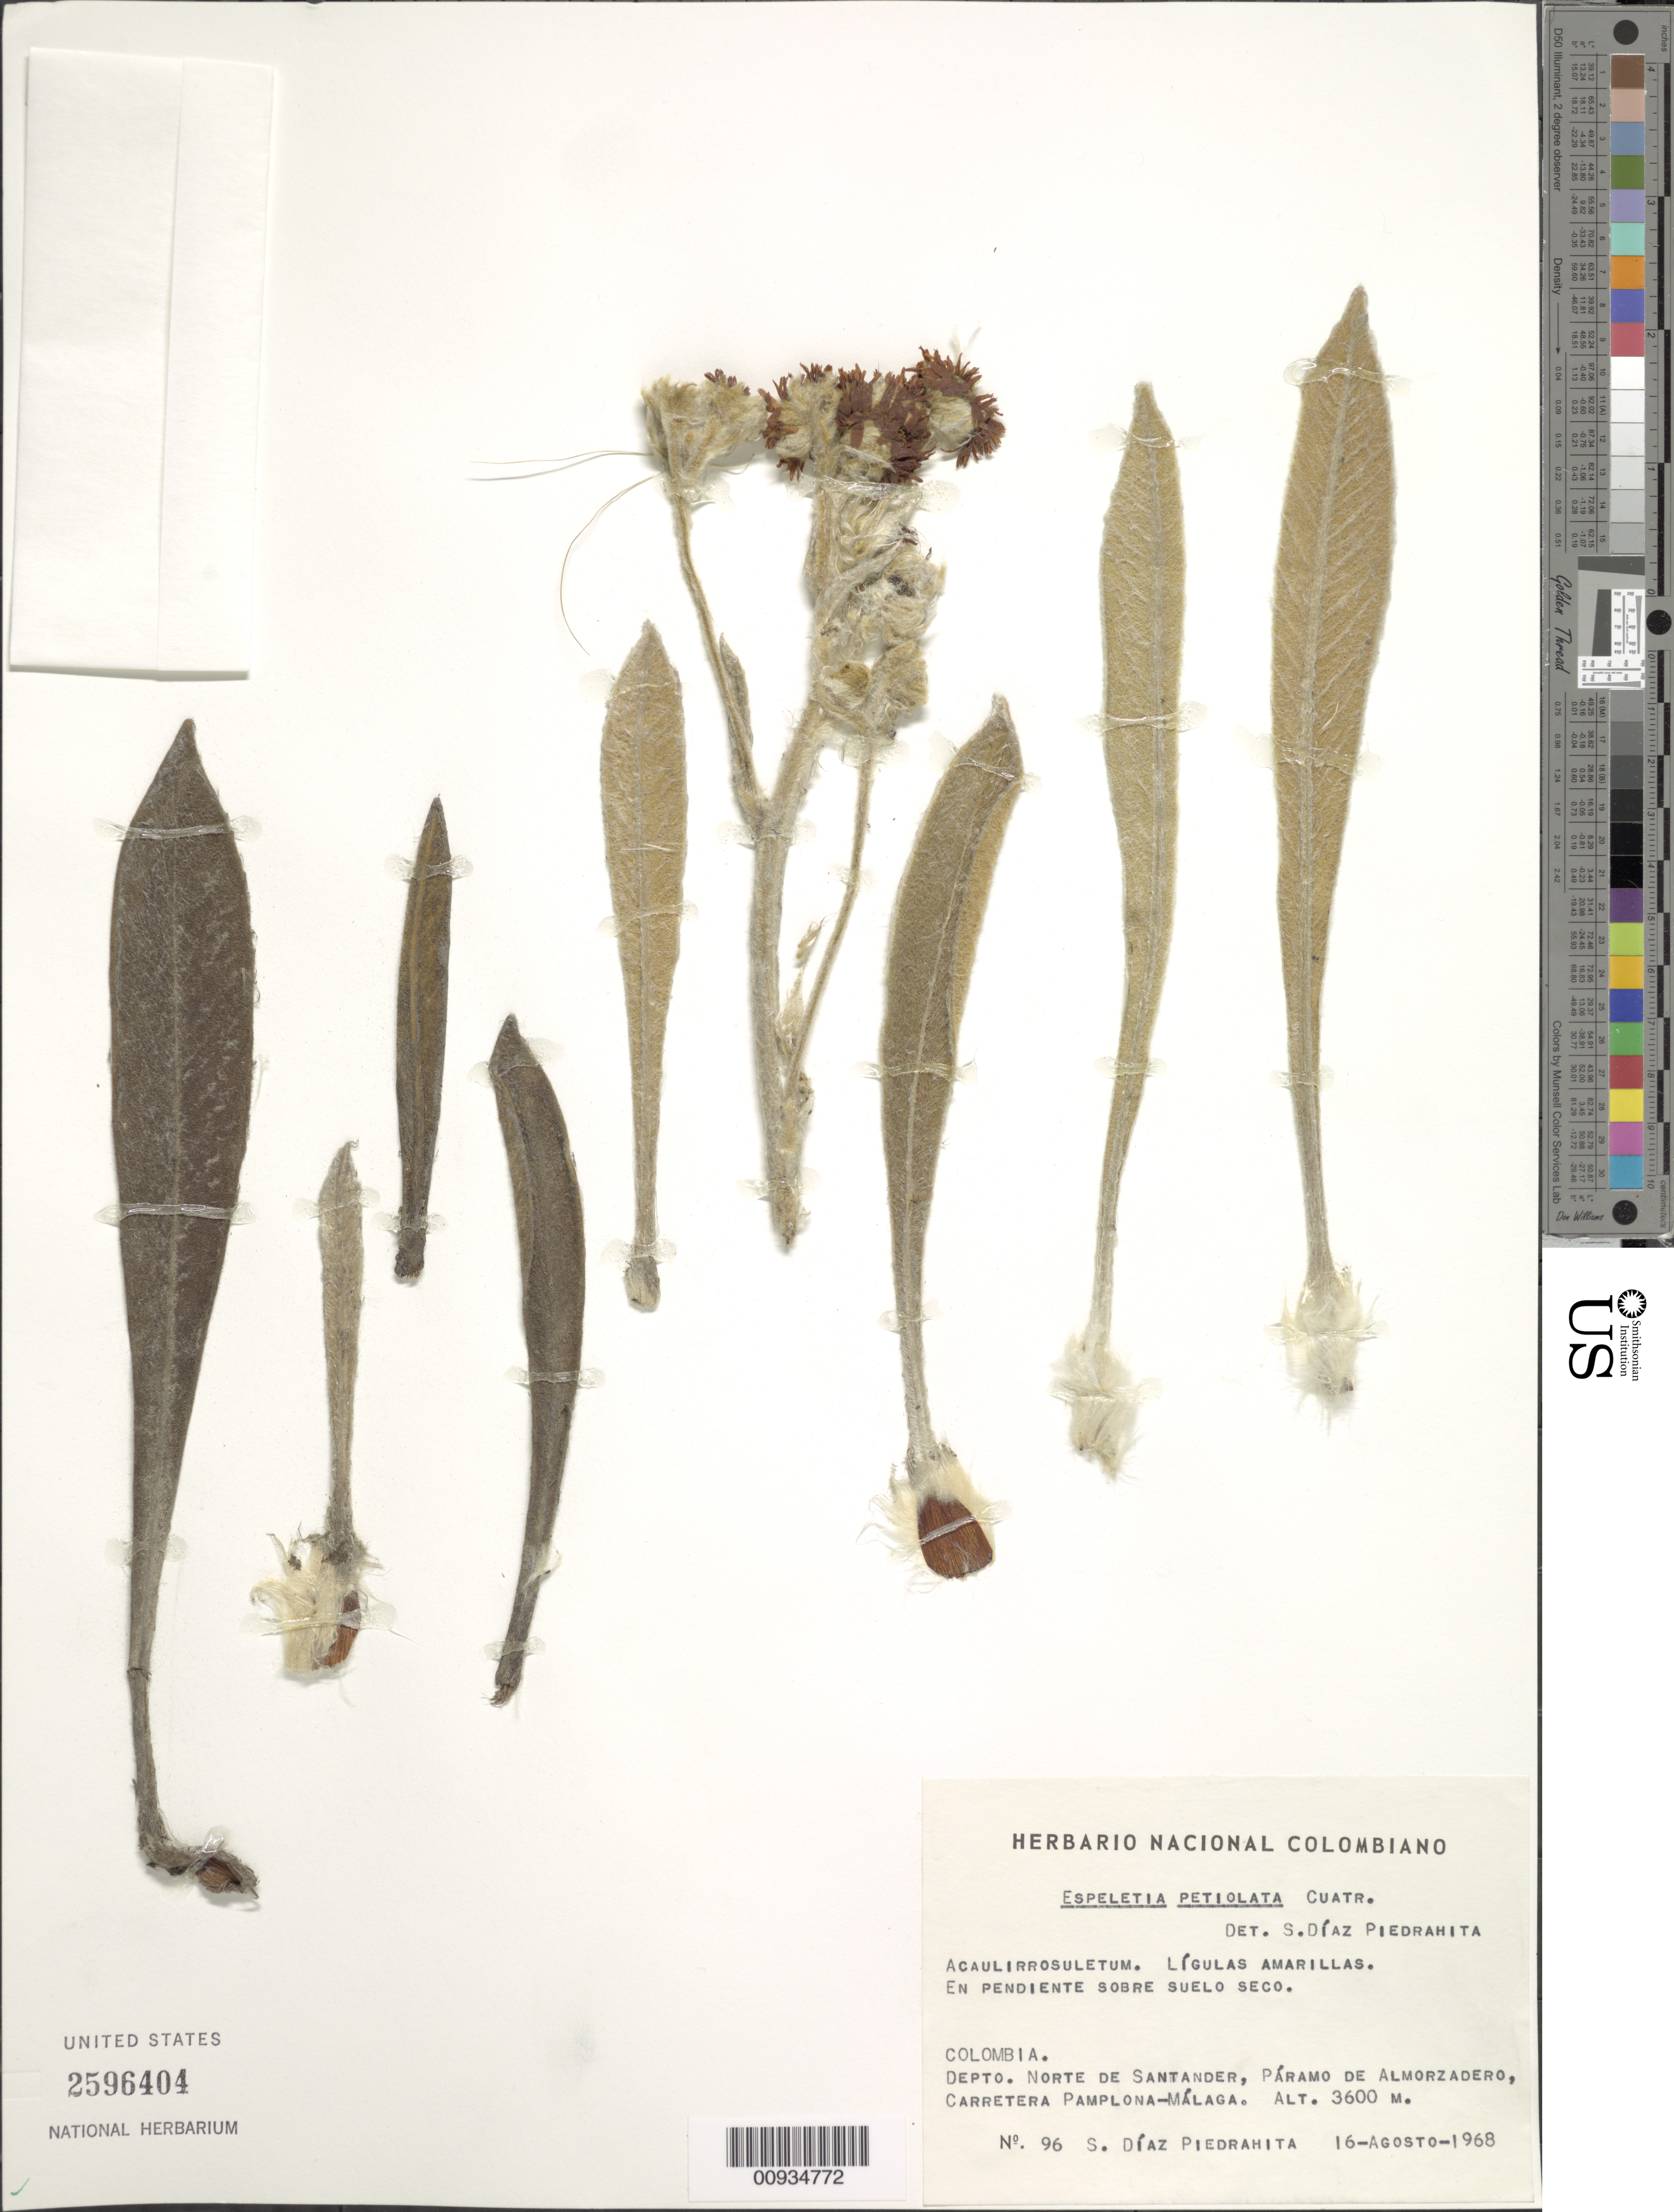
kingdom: Plantae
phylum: Tracheophyta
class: Magnoliopsida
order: Asterales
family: Asteraceae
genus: Espeletiopsis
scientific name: Espeletiopsis petiolata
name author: (Cuatrec.) Cuatrec.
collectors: S. Díaz Píedrahíta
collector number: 96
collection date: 1968-08-16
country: Colombia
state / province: Norte de Santander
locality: Paramo de Almorzadero, Carretera Pamplona-Malaga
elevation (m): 3600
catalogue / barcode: US 2596404